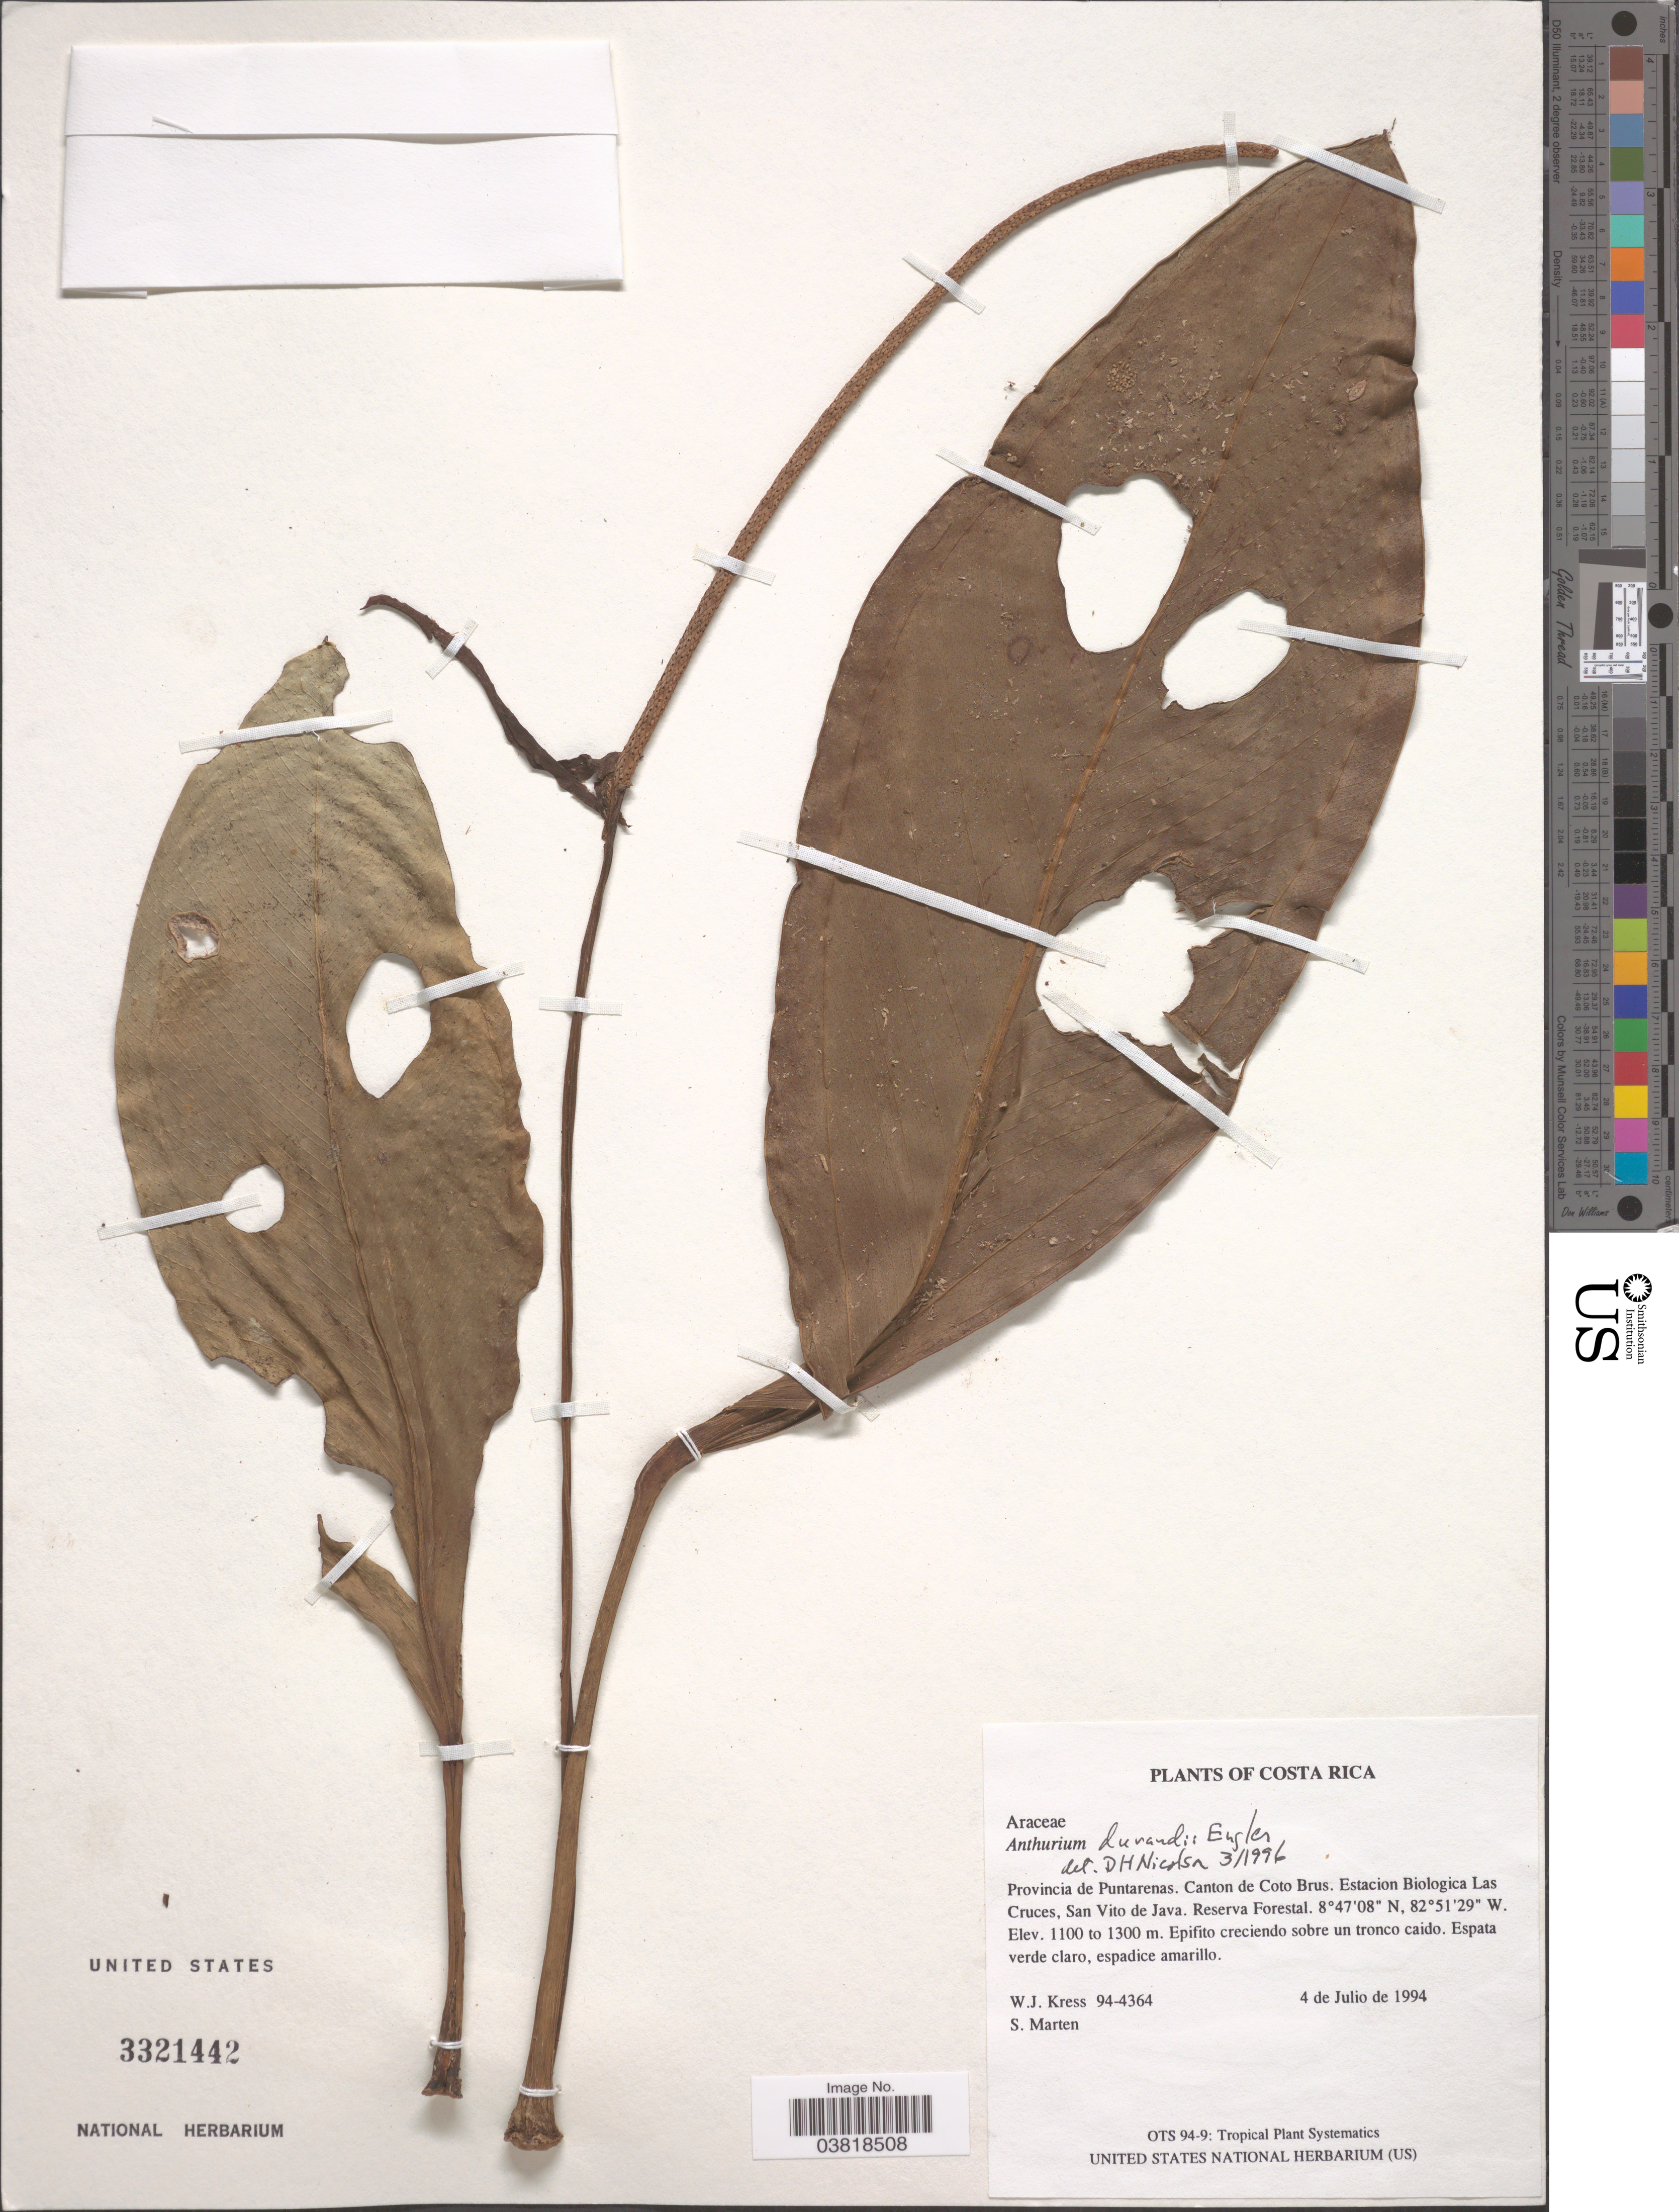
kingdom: Plantae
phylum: Tracheophyta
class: Liliopsida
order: Alismatales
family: Araceae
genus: Anthurium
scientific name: Anthurium durandii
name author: (Brongn. ex Schott) Engl.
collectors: W. J. Kress & S. Marten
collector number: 94-4364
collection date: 1994-07-04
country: Costa Rica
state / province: Puntarenas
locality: Canton de Coto Brus. Estacion Biologica Las Cruces, San Vito de Java. Reserva Forestal.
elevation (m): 1100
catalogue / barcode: US 3321442